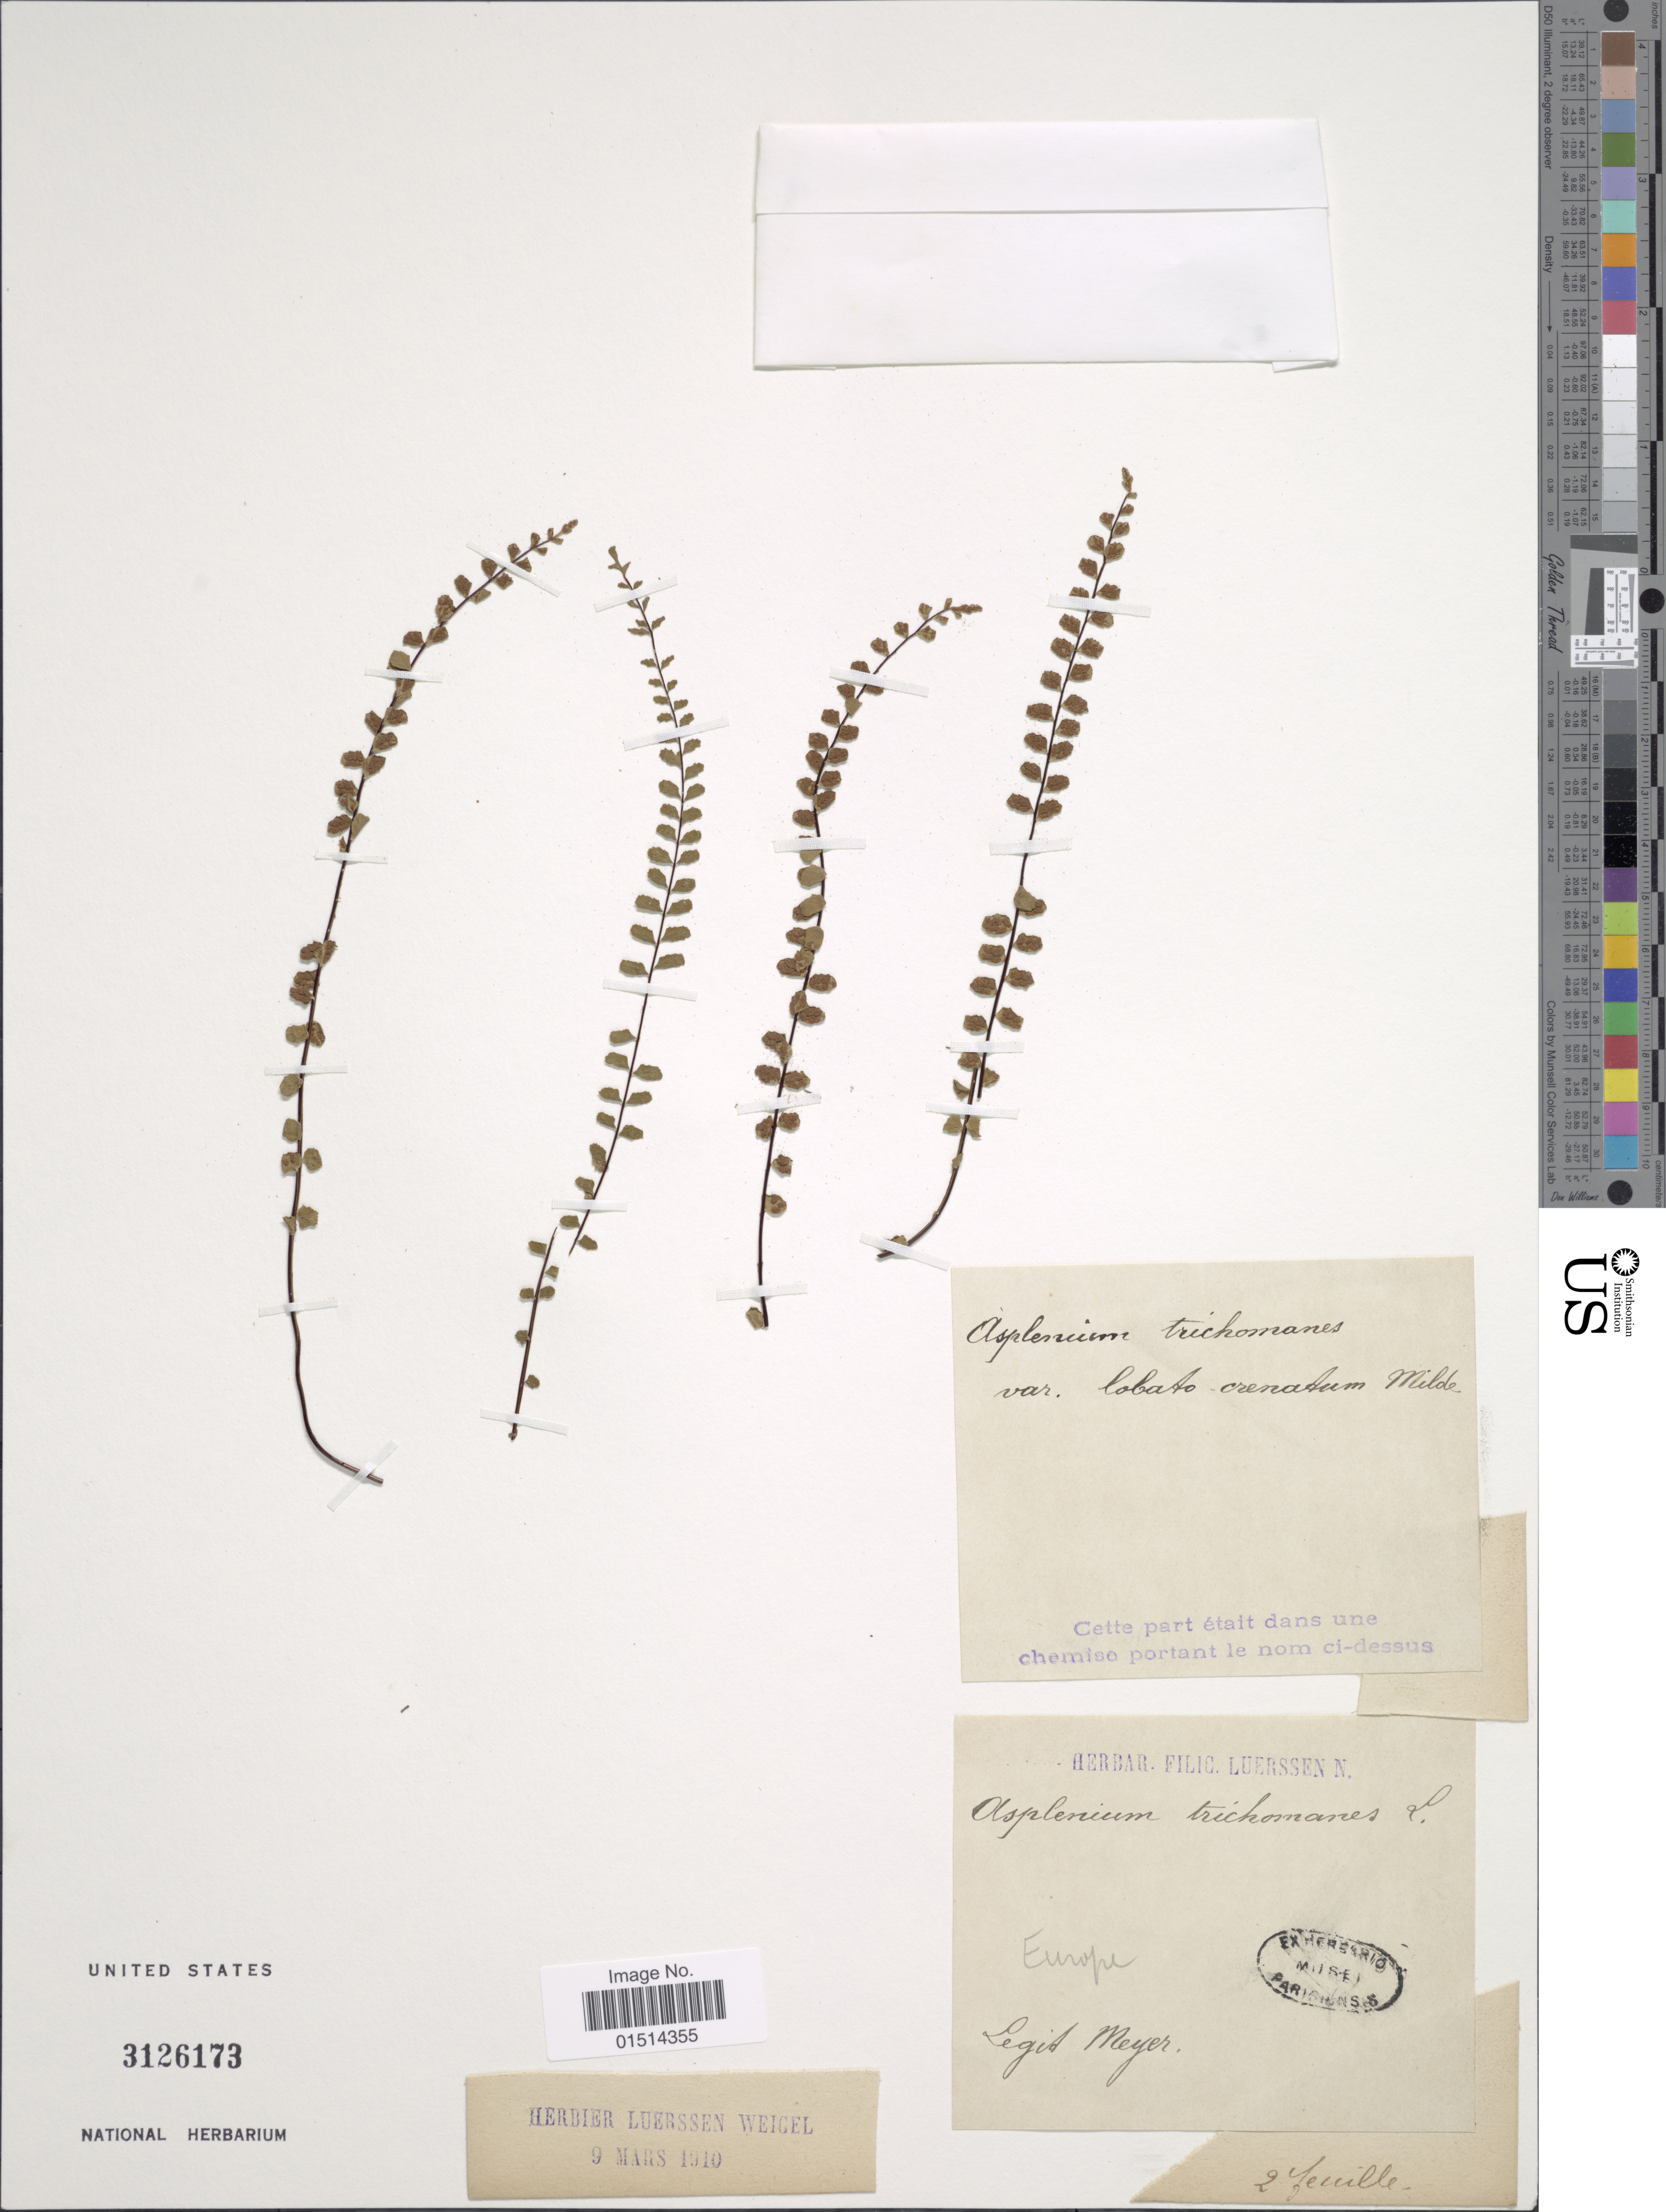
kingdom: Plantae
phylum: Tracheophyta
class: Polypodiopsida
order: Polypodiales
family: Aspleniaceae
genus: Asplenium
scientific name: Asplenium trichomanes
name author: L.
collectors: -- Meyer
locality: Europe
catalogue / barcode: US 3126173